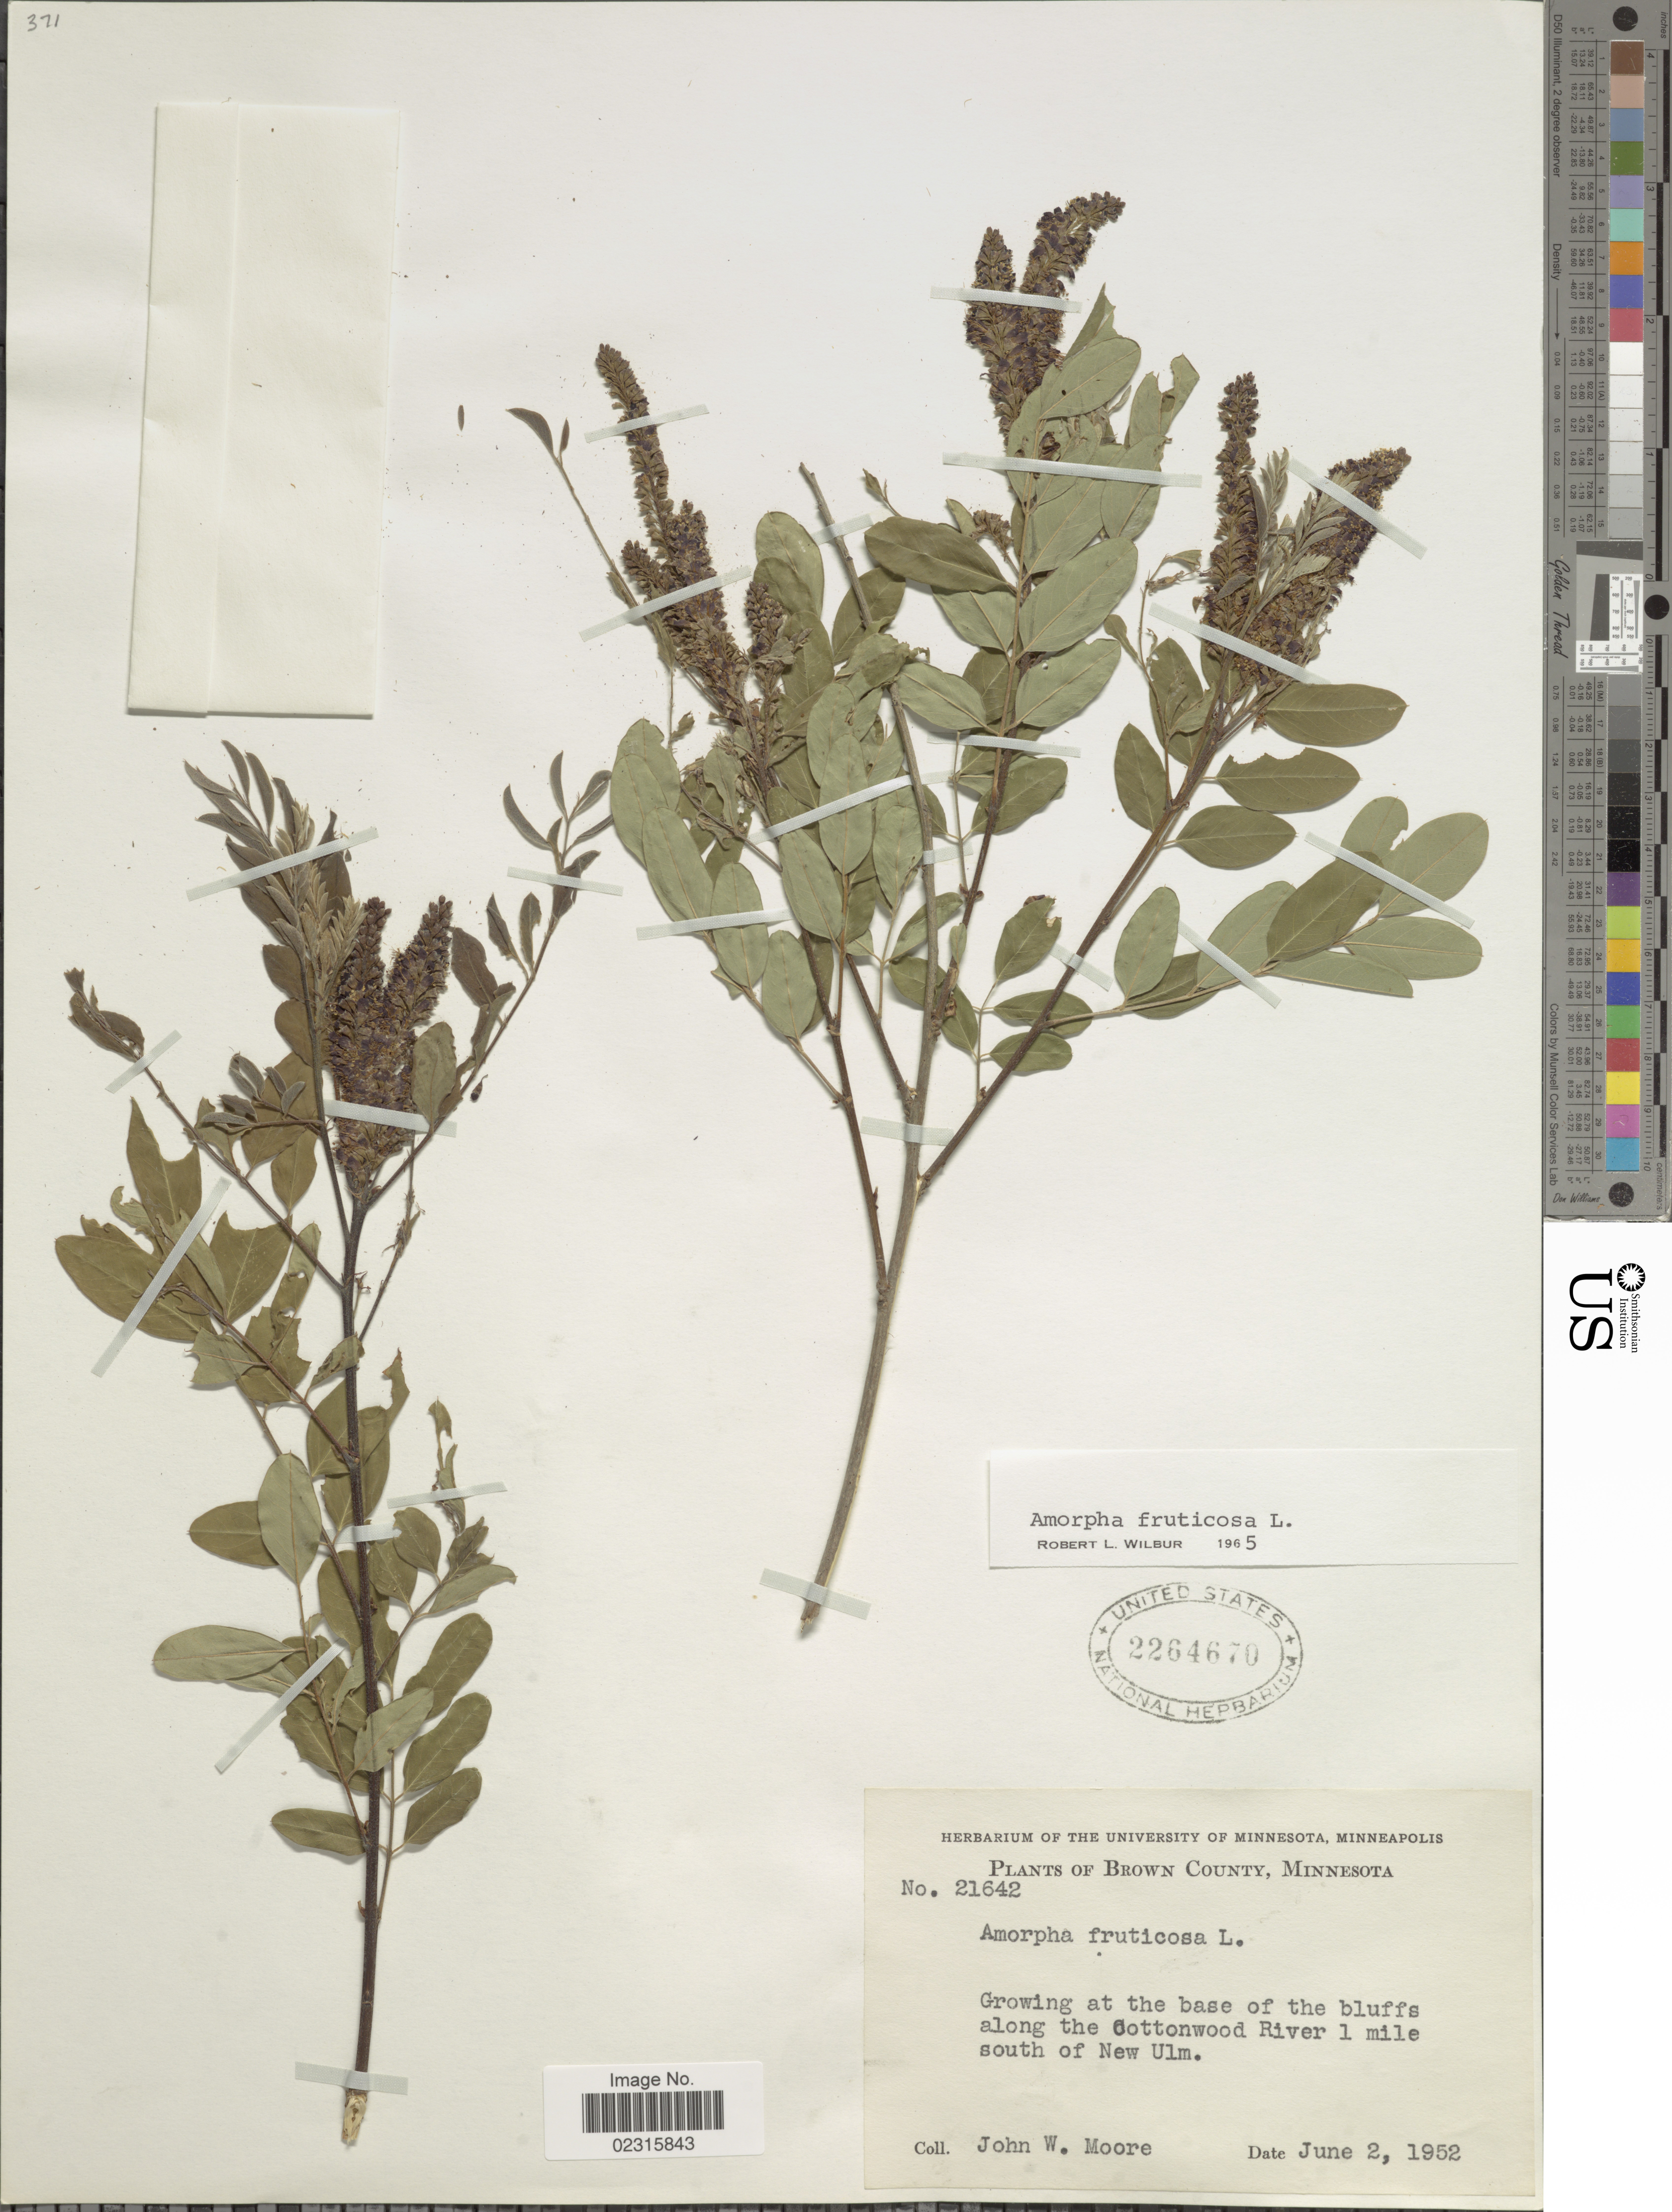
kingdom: Plantae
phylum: Tracheophyta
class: Magnoliopsida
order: Fabales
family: Fabaceae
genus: Amorpha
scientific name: Amorpha fruticosa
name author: L.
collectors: J. Moore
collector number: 21642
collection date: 1952-06-02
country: United States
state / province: Minnesota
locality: Brown County, Growing at the base of the bluffs along the Cottonwood River 1 mile south of New Ulm.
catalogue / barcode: US 2264670